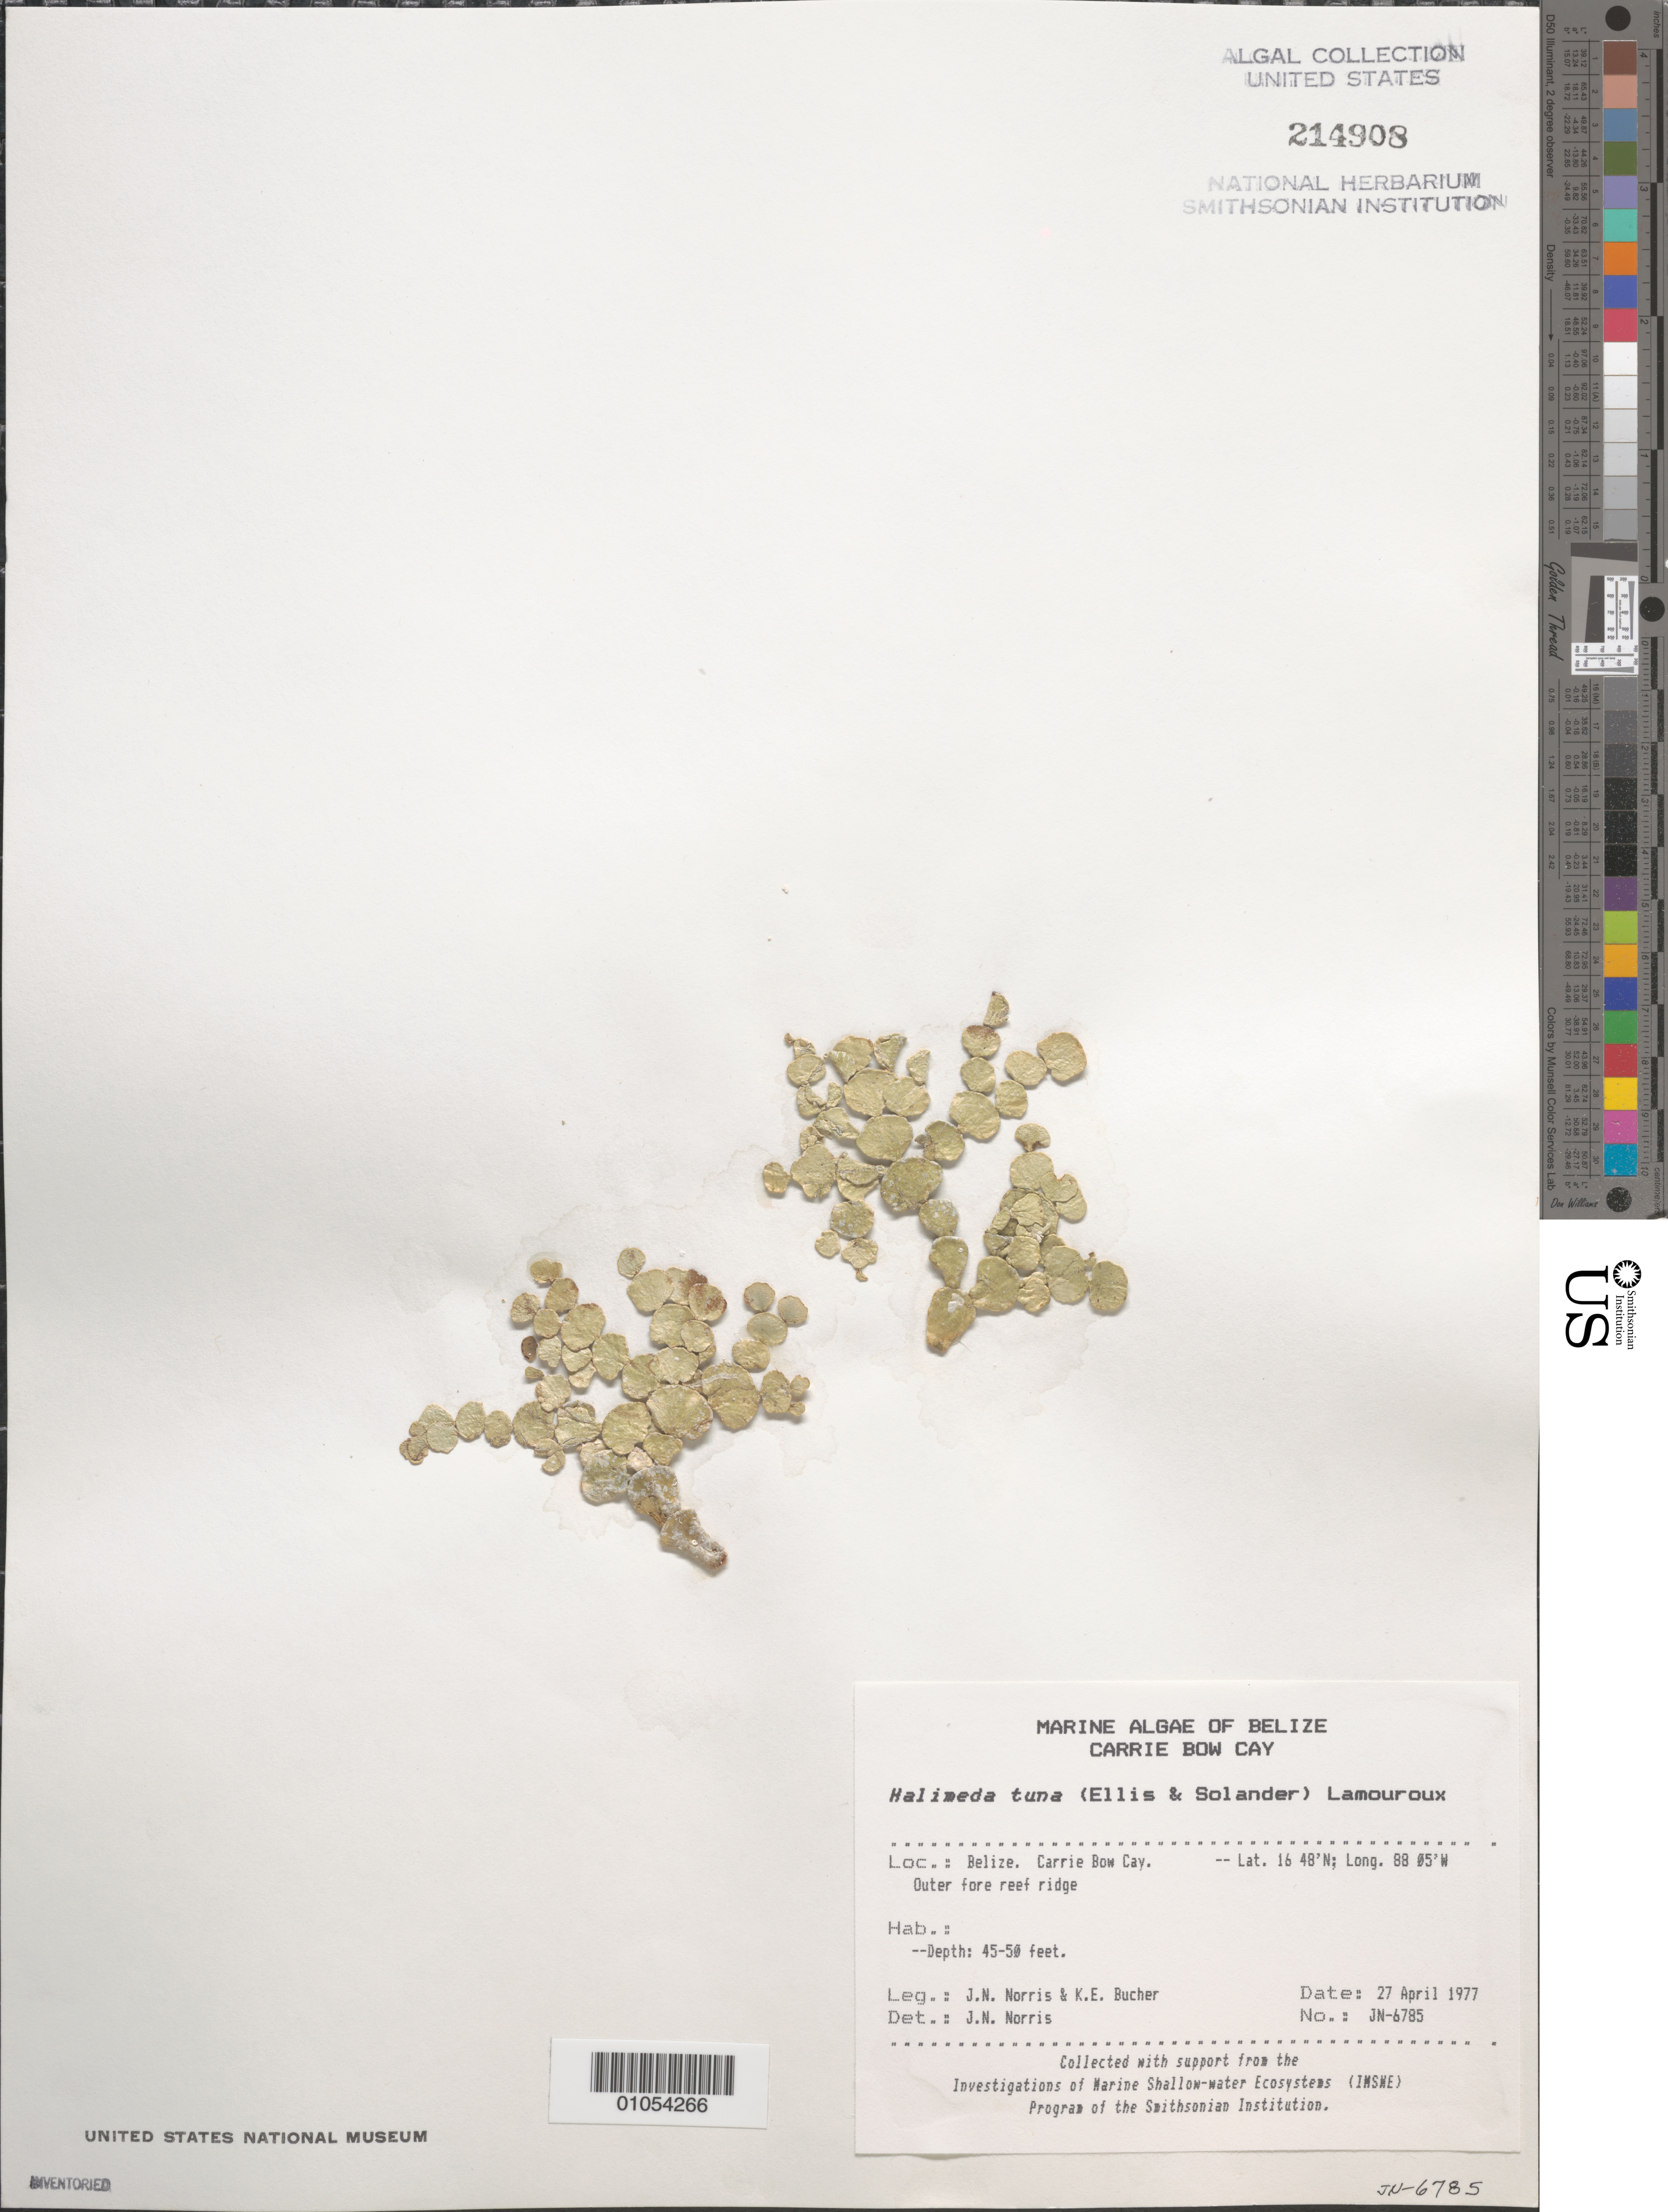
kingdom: Plantae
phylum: Chlorophyta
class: Ulvophyceae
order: Bryopsidales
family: Halimedaceae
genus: Halimeda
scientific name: Halimeda tuna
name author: (J. Ellis & Sol.) J.V.Lamouroux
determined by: Norris, James N.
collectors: J. N. Norris & K. E. Bucher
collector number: JN-6785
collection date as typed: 27 Apr 1977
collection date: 1977-04-27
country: Belize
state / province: Stann Creek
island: Carrie Bow Cay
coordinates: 16 48'N, 88 05'W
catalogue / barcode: US 214908